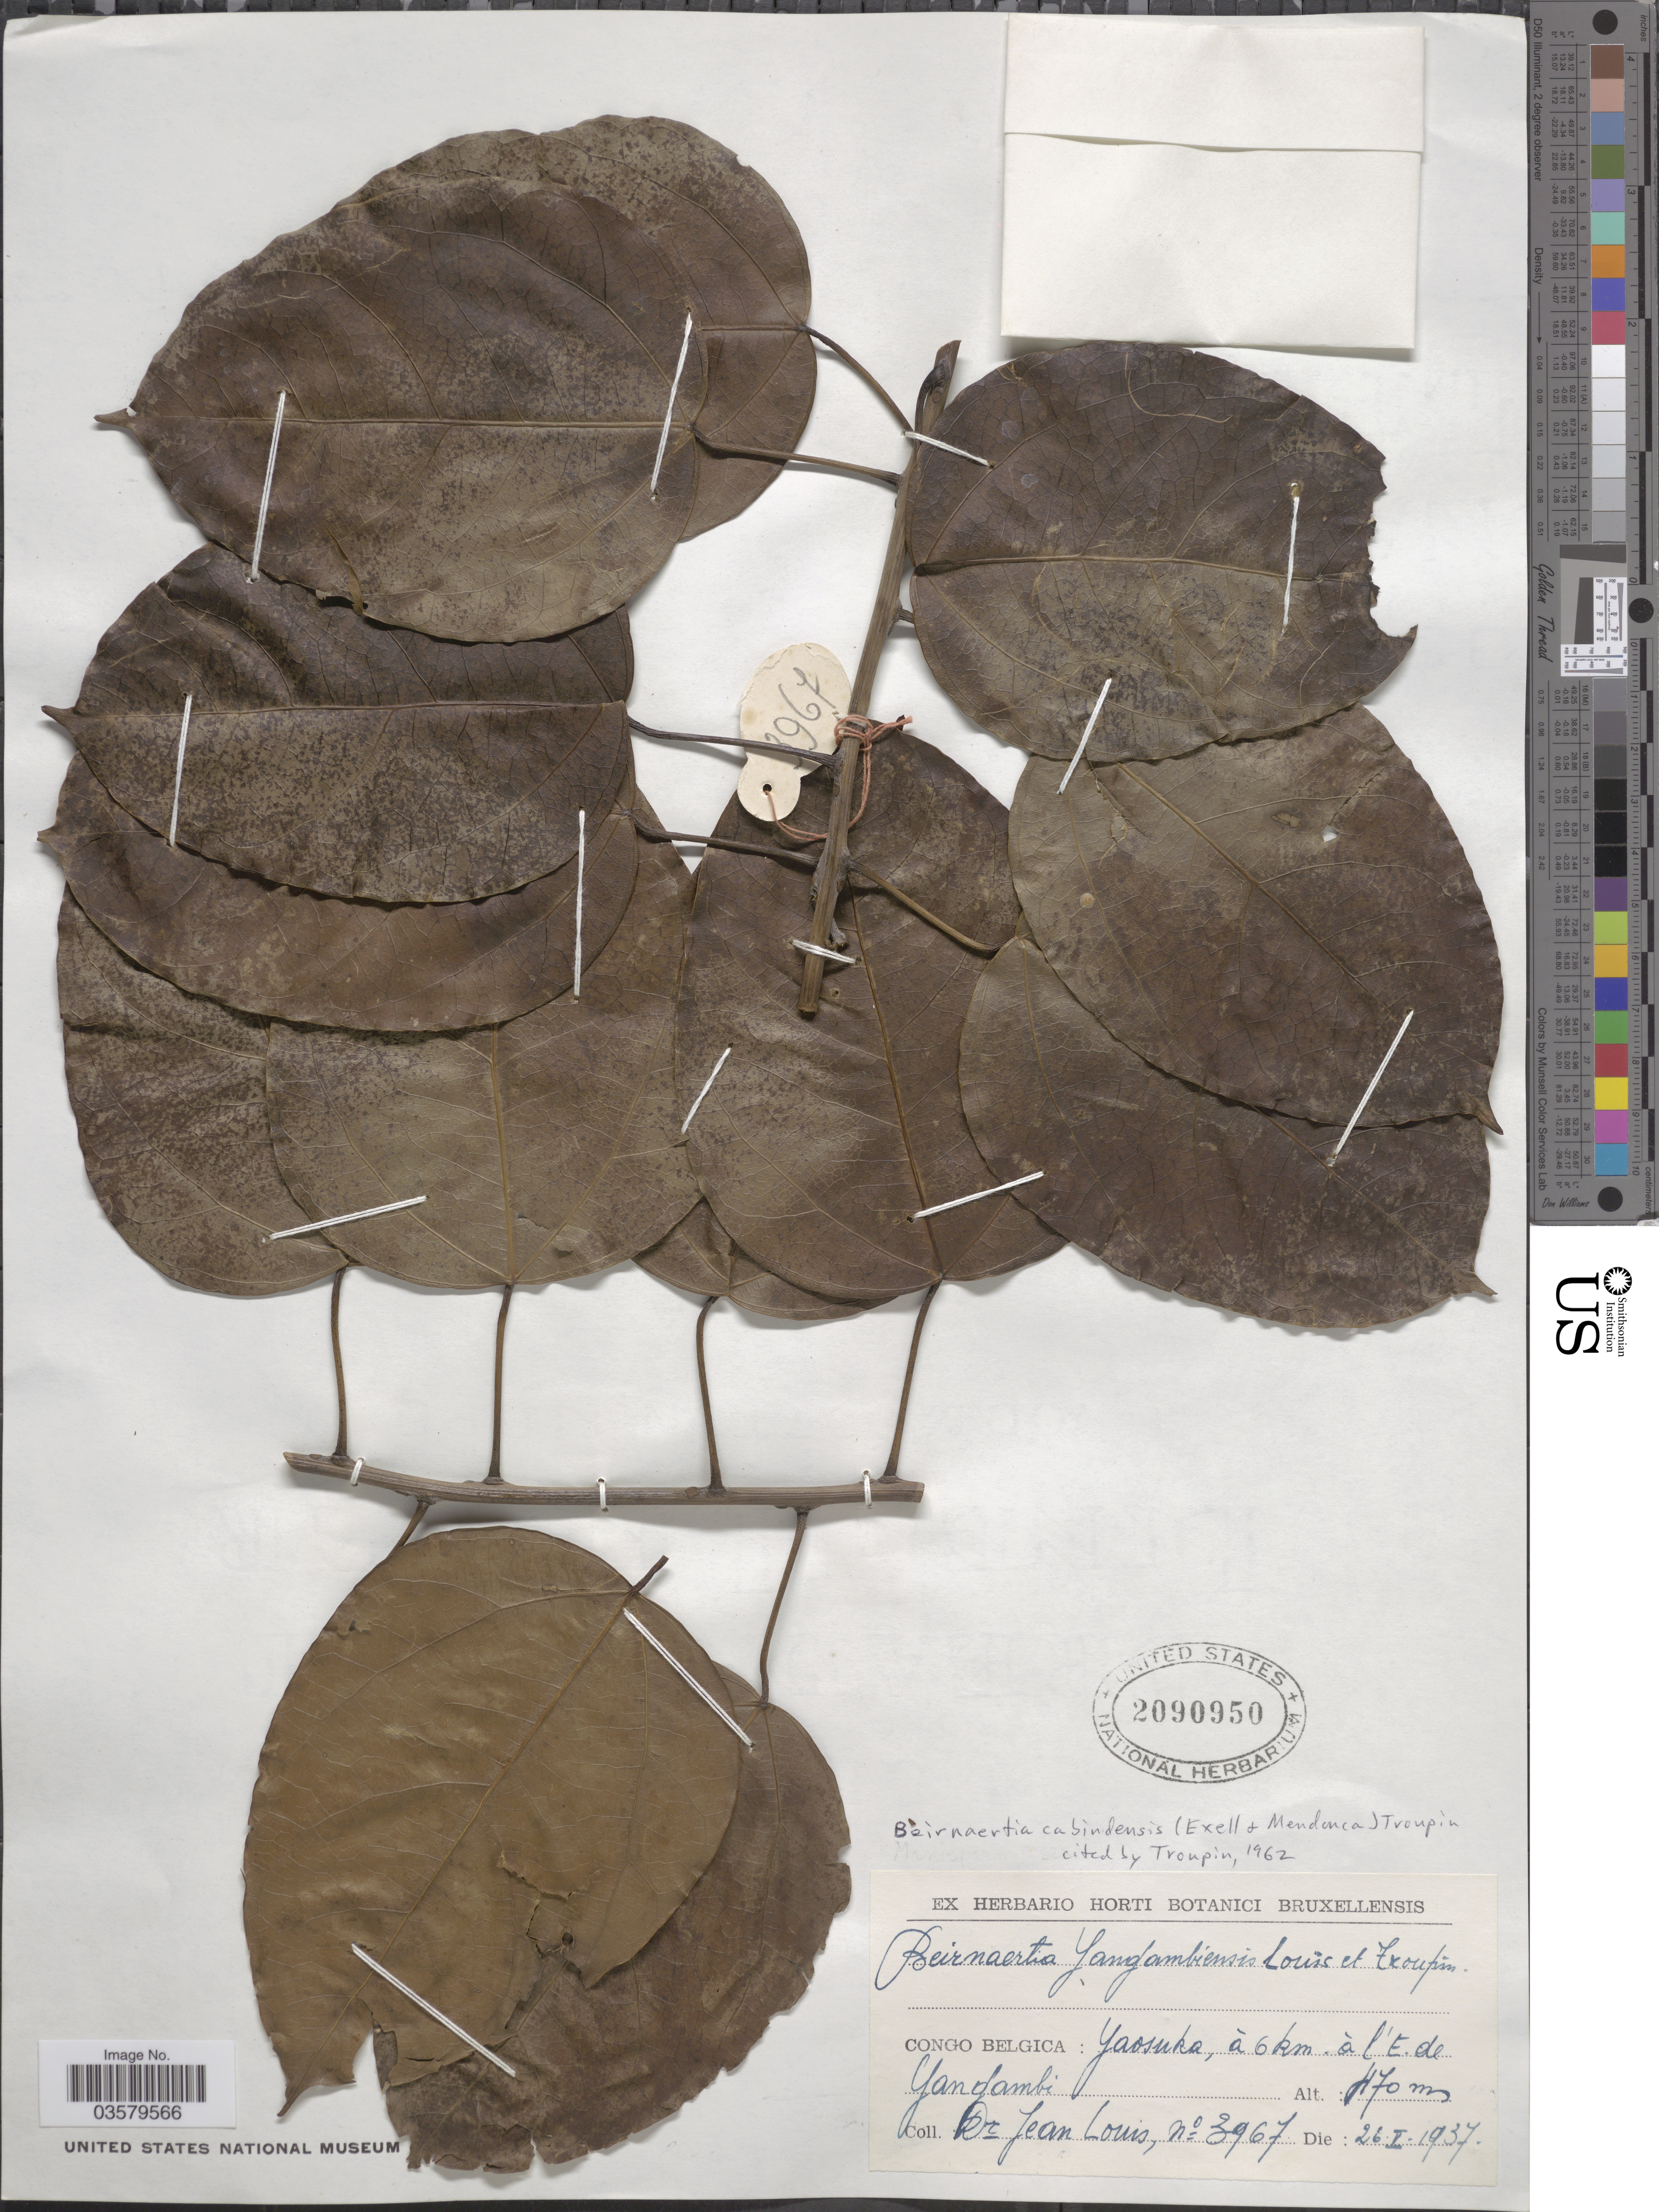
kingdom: Plantae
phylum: Tracheophyta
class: Magnoliopsida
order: Ranunculales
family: Menispermaceae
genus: Beirnaertia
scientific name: Beirnaertia cabindensis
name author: (Exell & Mendonça) Troupin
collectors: J. Louis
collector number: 3967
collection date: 1937-05-26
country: Congo, Democratic Republic of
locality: Congo Belgica: Yaosuka, à 6 km. à l'E. de Yangambi.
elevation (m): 470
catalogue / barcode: US 2090950